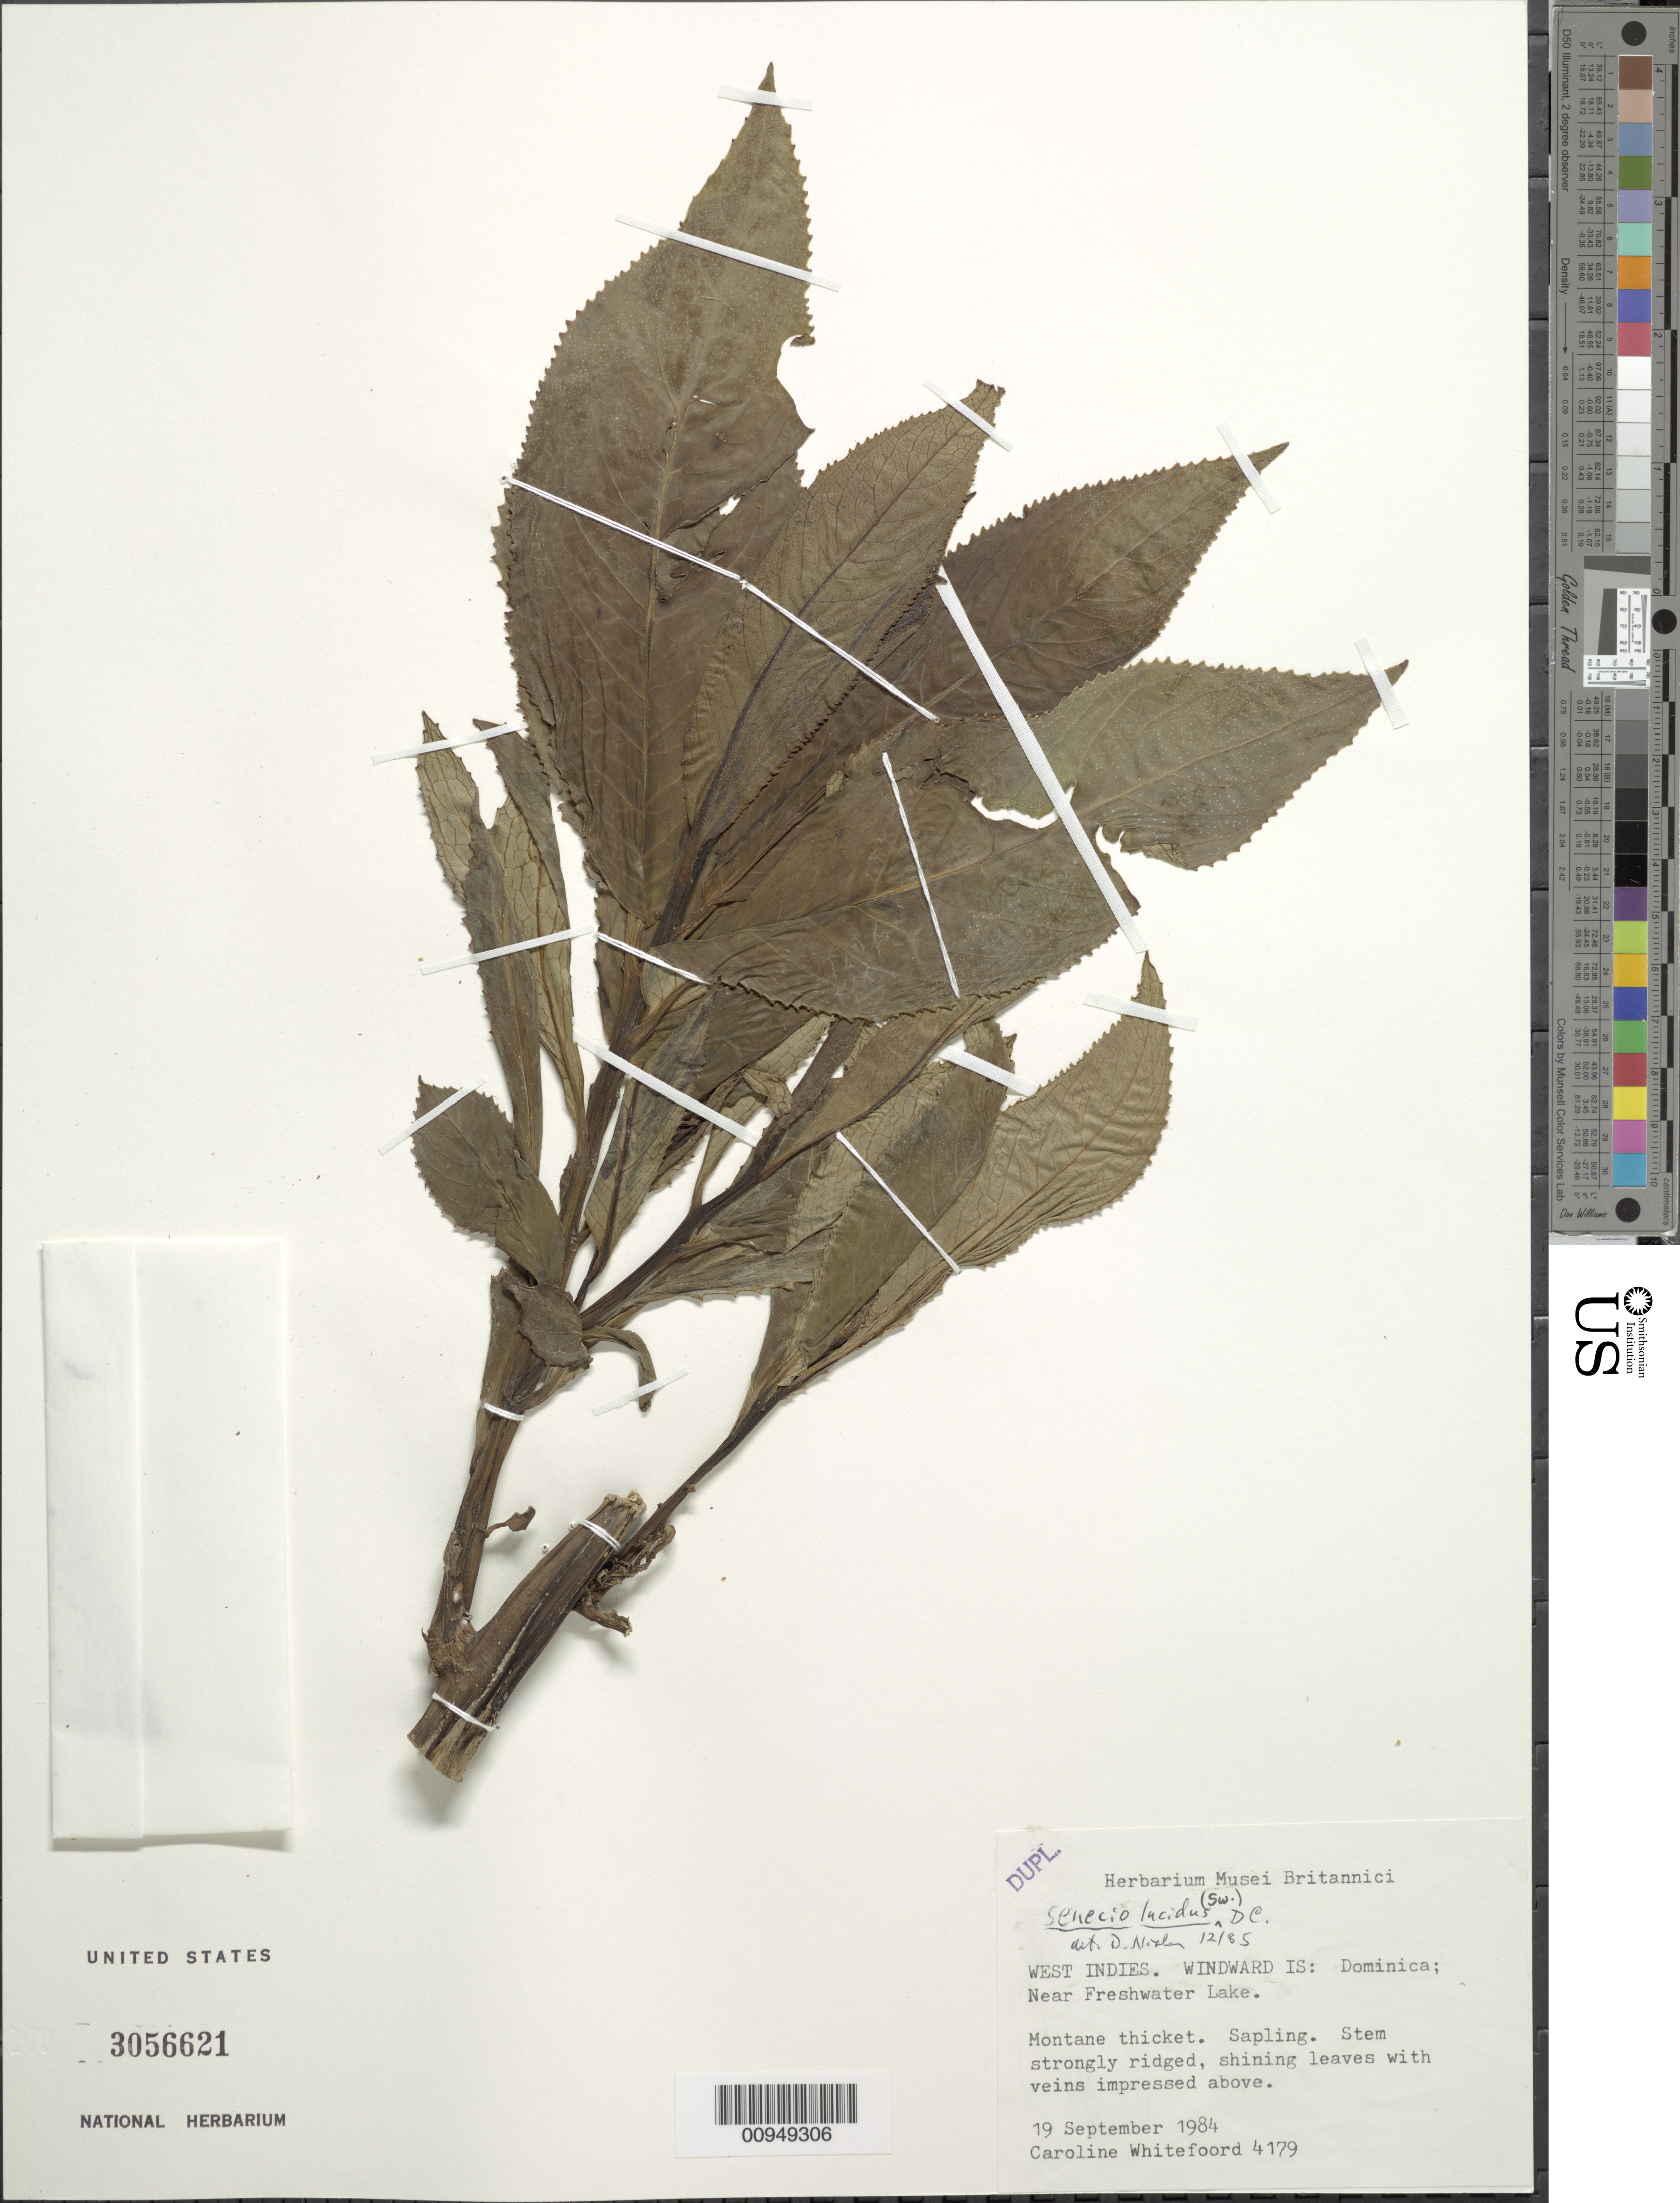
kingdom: Plantae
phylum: Tracheophyta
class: Magnoliopsida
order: Asterales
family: Asteraceae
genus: Senecio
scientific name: Senecio lucidus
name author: (Sw.) DC.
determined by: Nicolson, Dan H.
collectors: C. Whitefoord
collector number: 4179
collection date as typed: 19 Sep 1984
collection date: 1984-09-19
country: Dominica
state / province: St. George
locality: Near Freshwater Lake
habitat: Montane thicket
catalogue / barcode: US 3056621